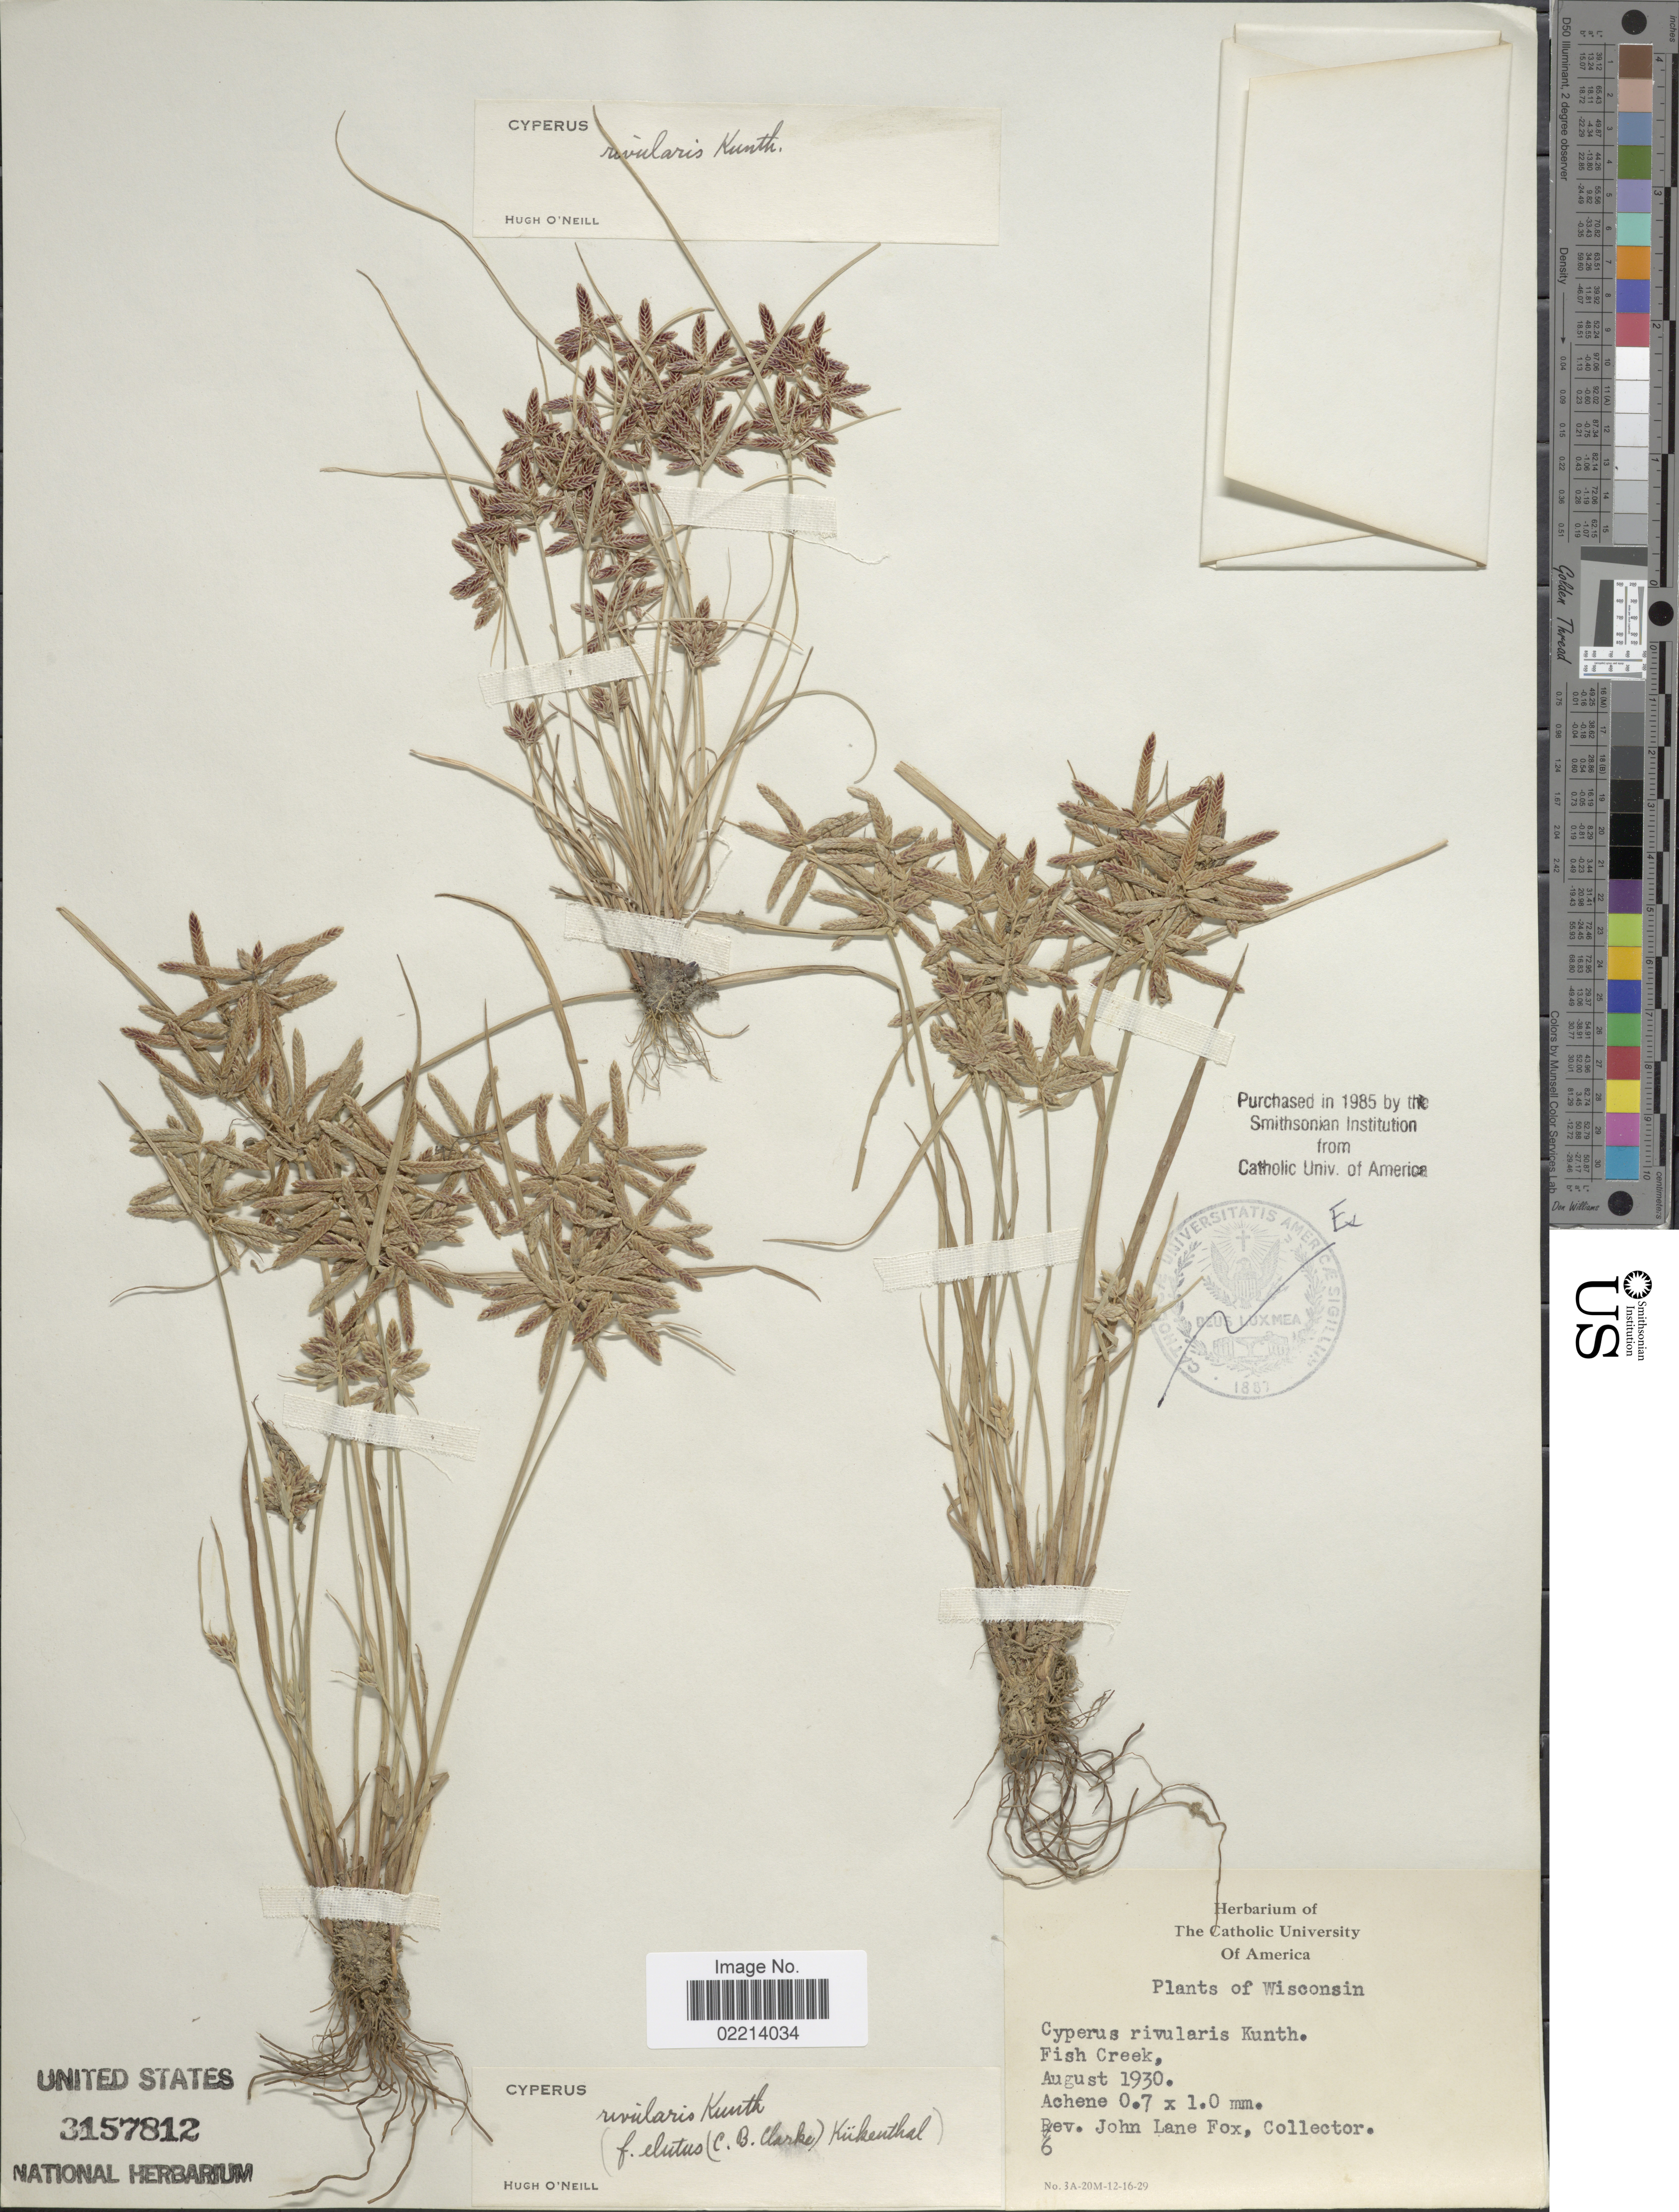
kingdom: Plantae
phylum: Tracheophyta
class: Liliopsida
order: Poales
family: Cyperaceae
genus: Cyperus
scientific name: Cyperus bipartitus Torr.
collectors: J. Fox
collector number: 6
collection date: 1930-08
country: United States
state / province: Wisconsin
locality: Fish Creek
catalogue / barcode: US 3157812